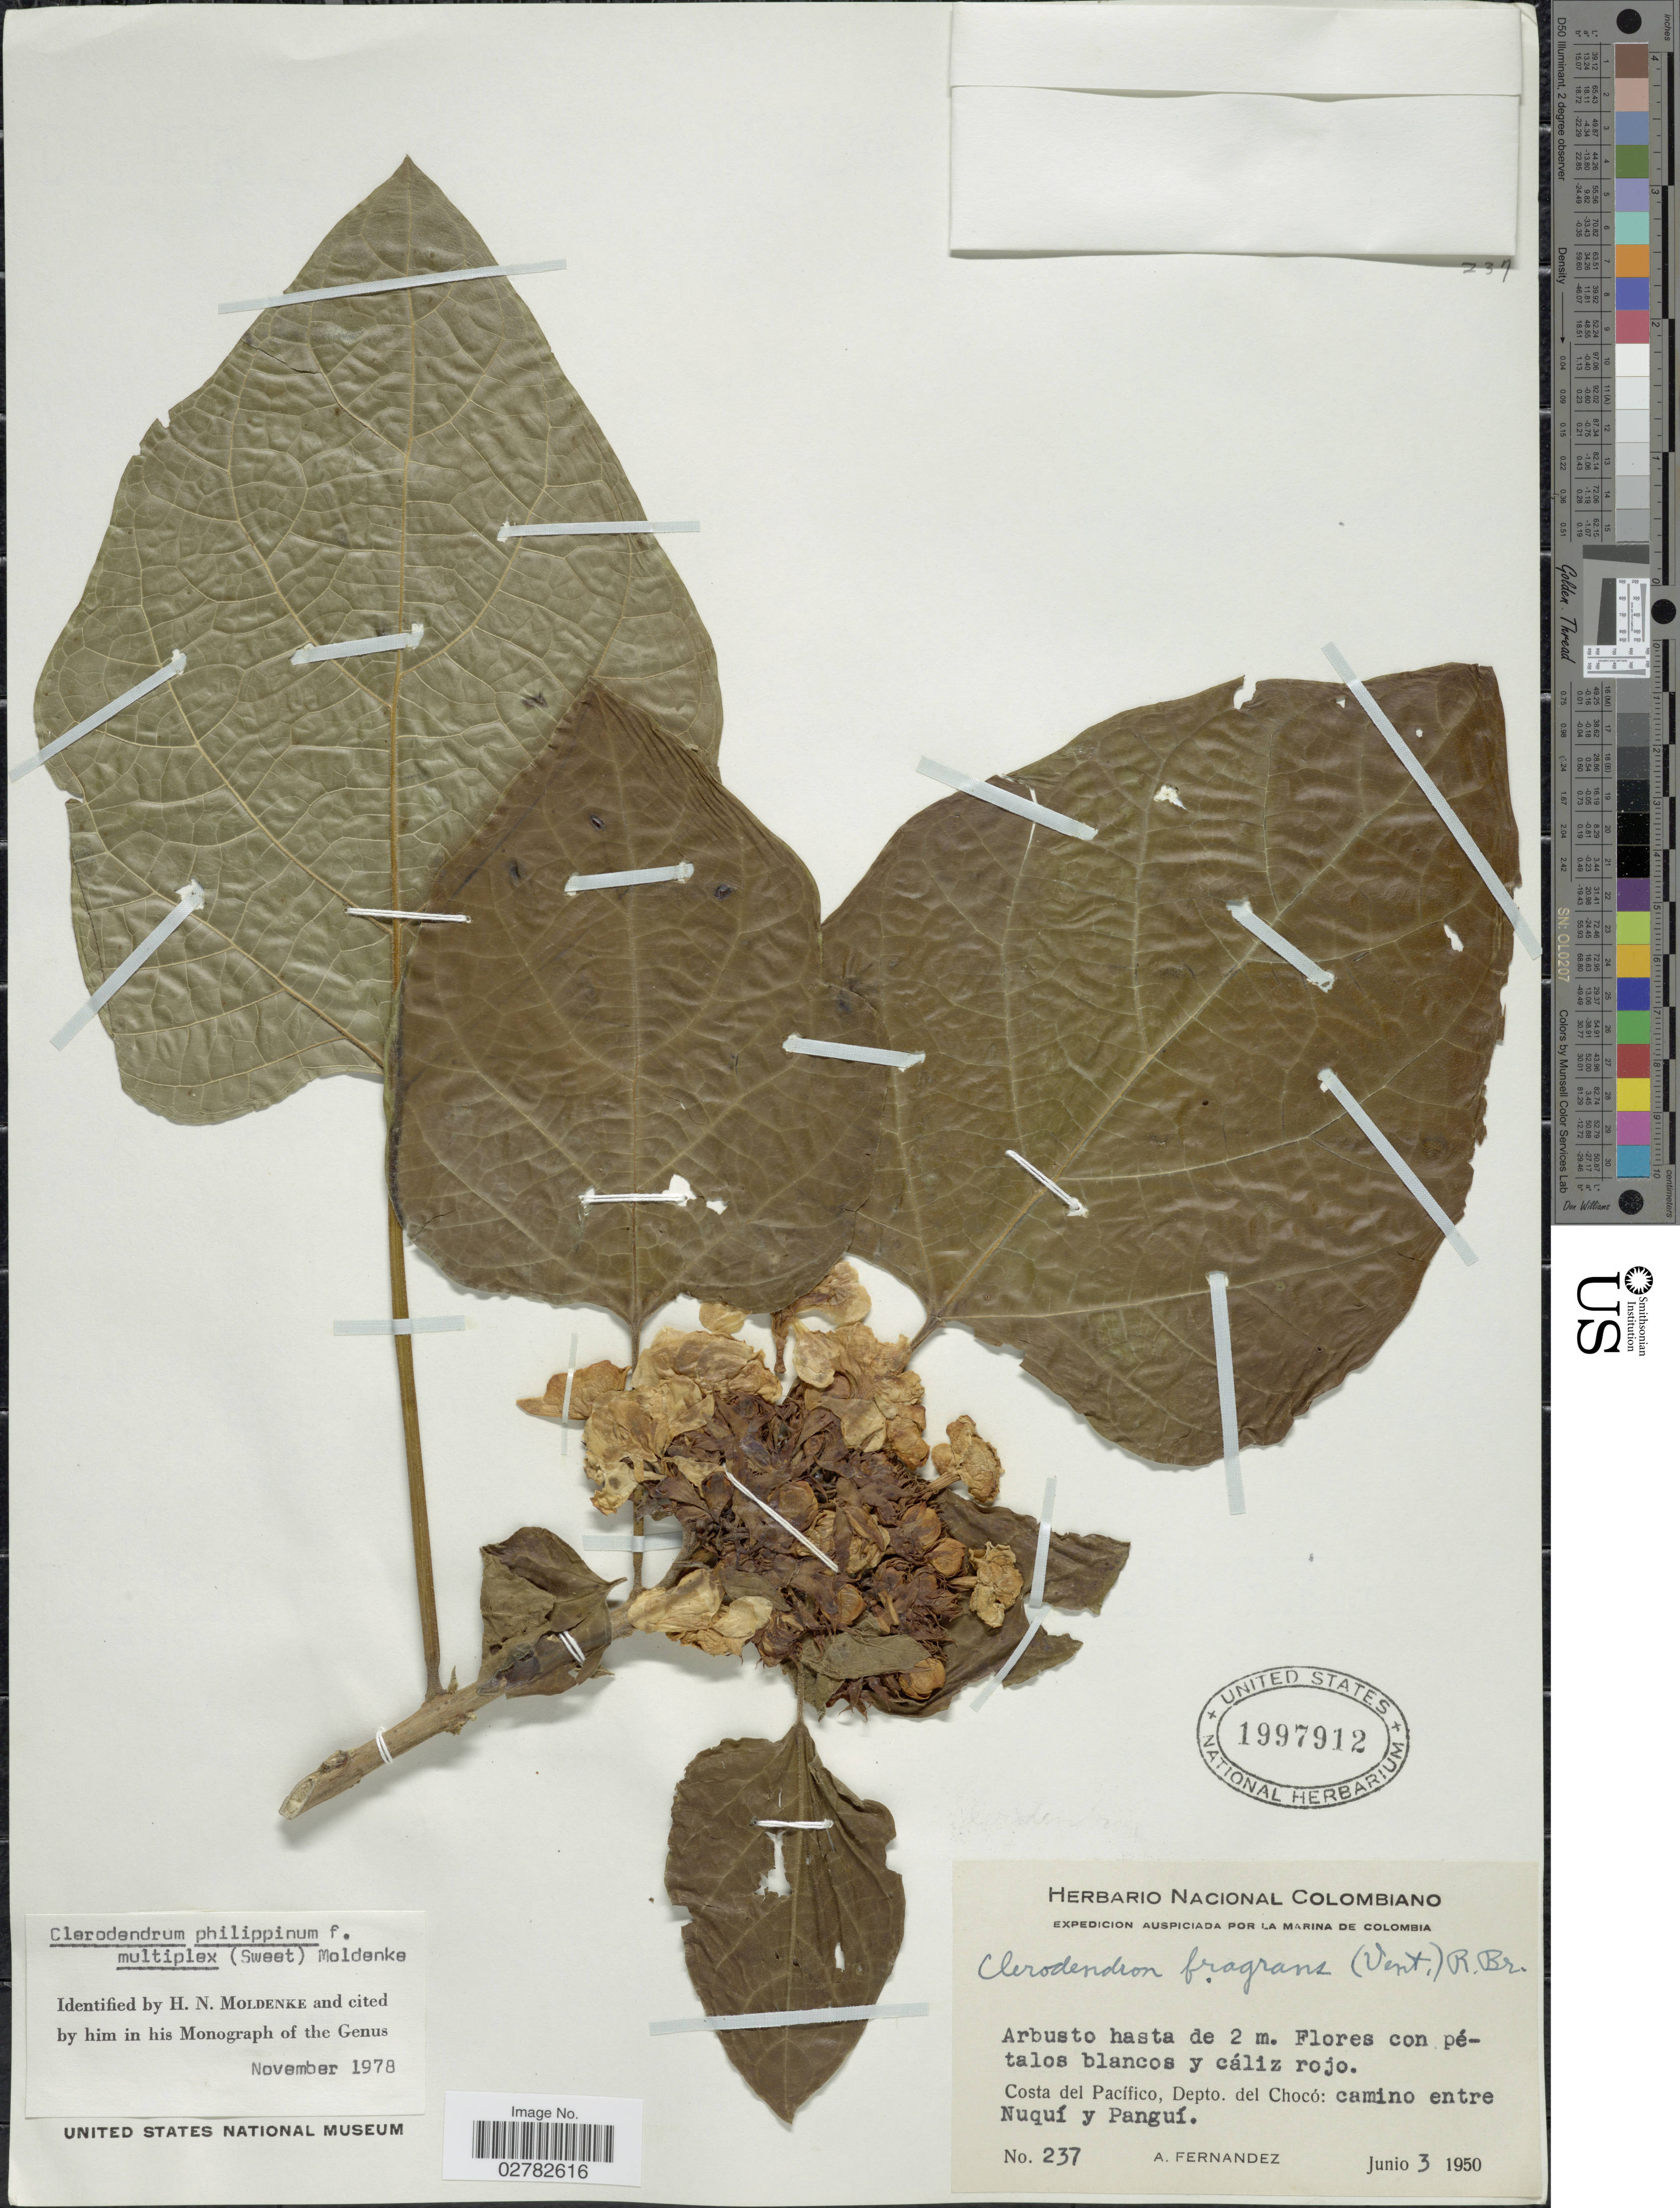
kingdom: Plantae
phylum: Tracheophyta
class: Magnoliopsida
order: Lamiales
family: Lamiaceae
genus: Clerodendrum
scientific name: Clerodendrum philippinum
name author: Schauer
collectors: A. Fernandez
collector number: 237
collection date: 1950-06-03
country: Colombia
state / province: Chocó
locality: Costa del Pacífico, Depto. del Chocó: camino entre Nuquí y Panguí.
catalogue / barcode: US 1997912